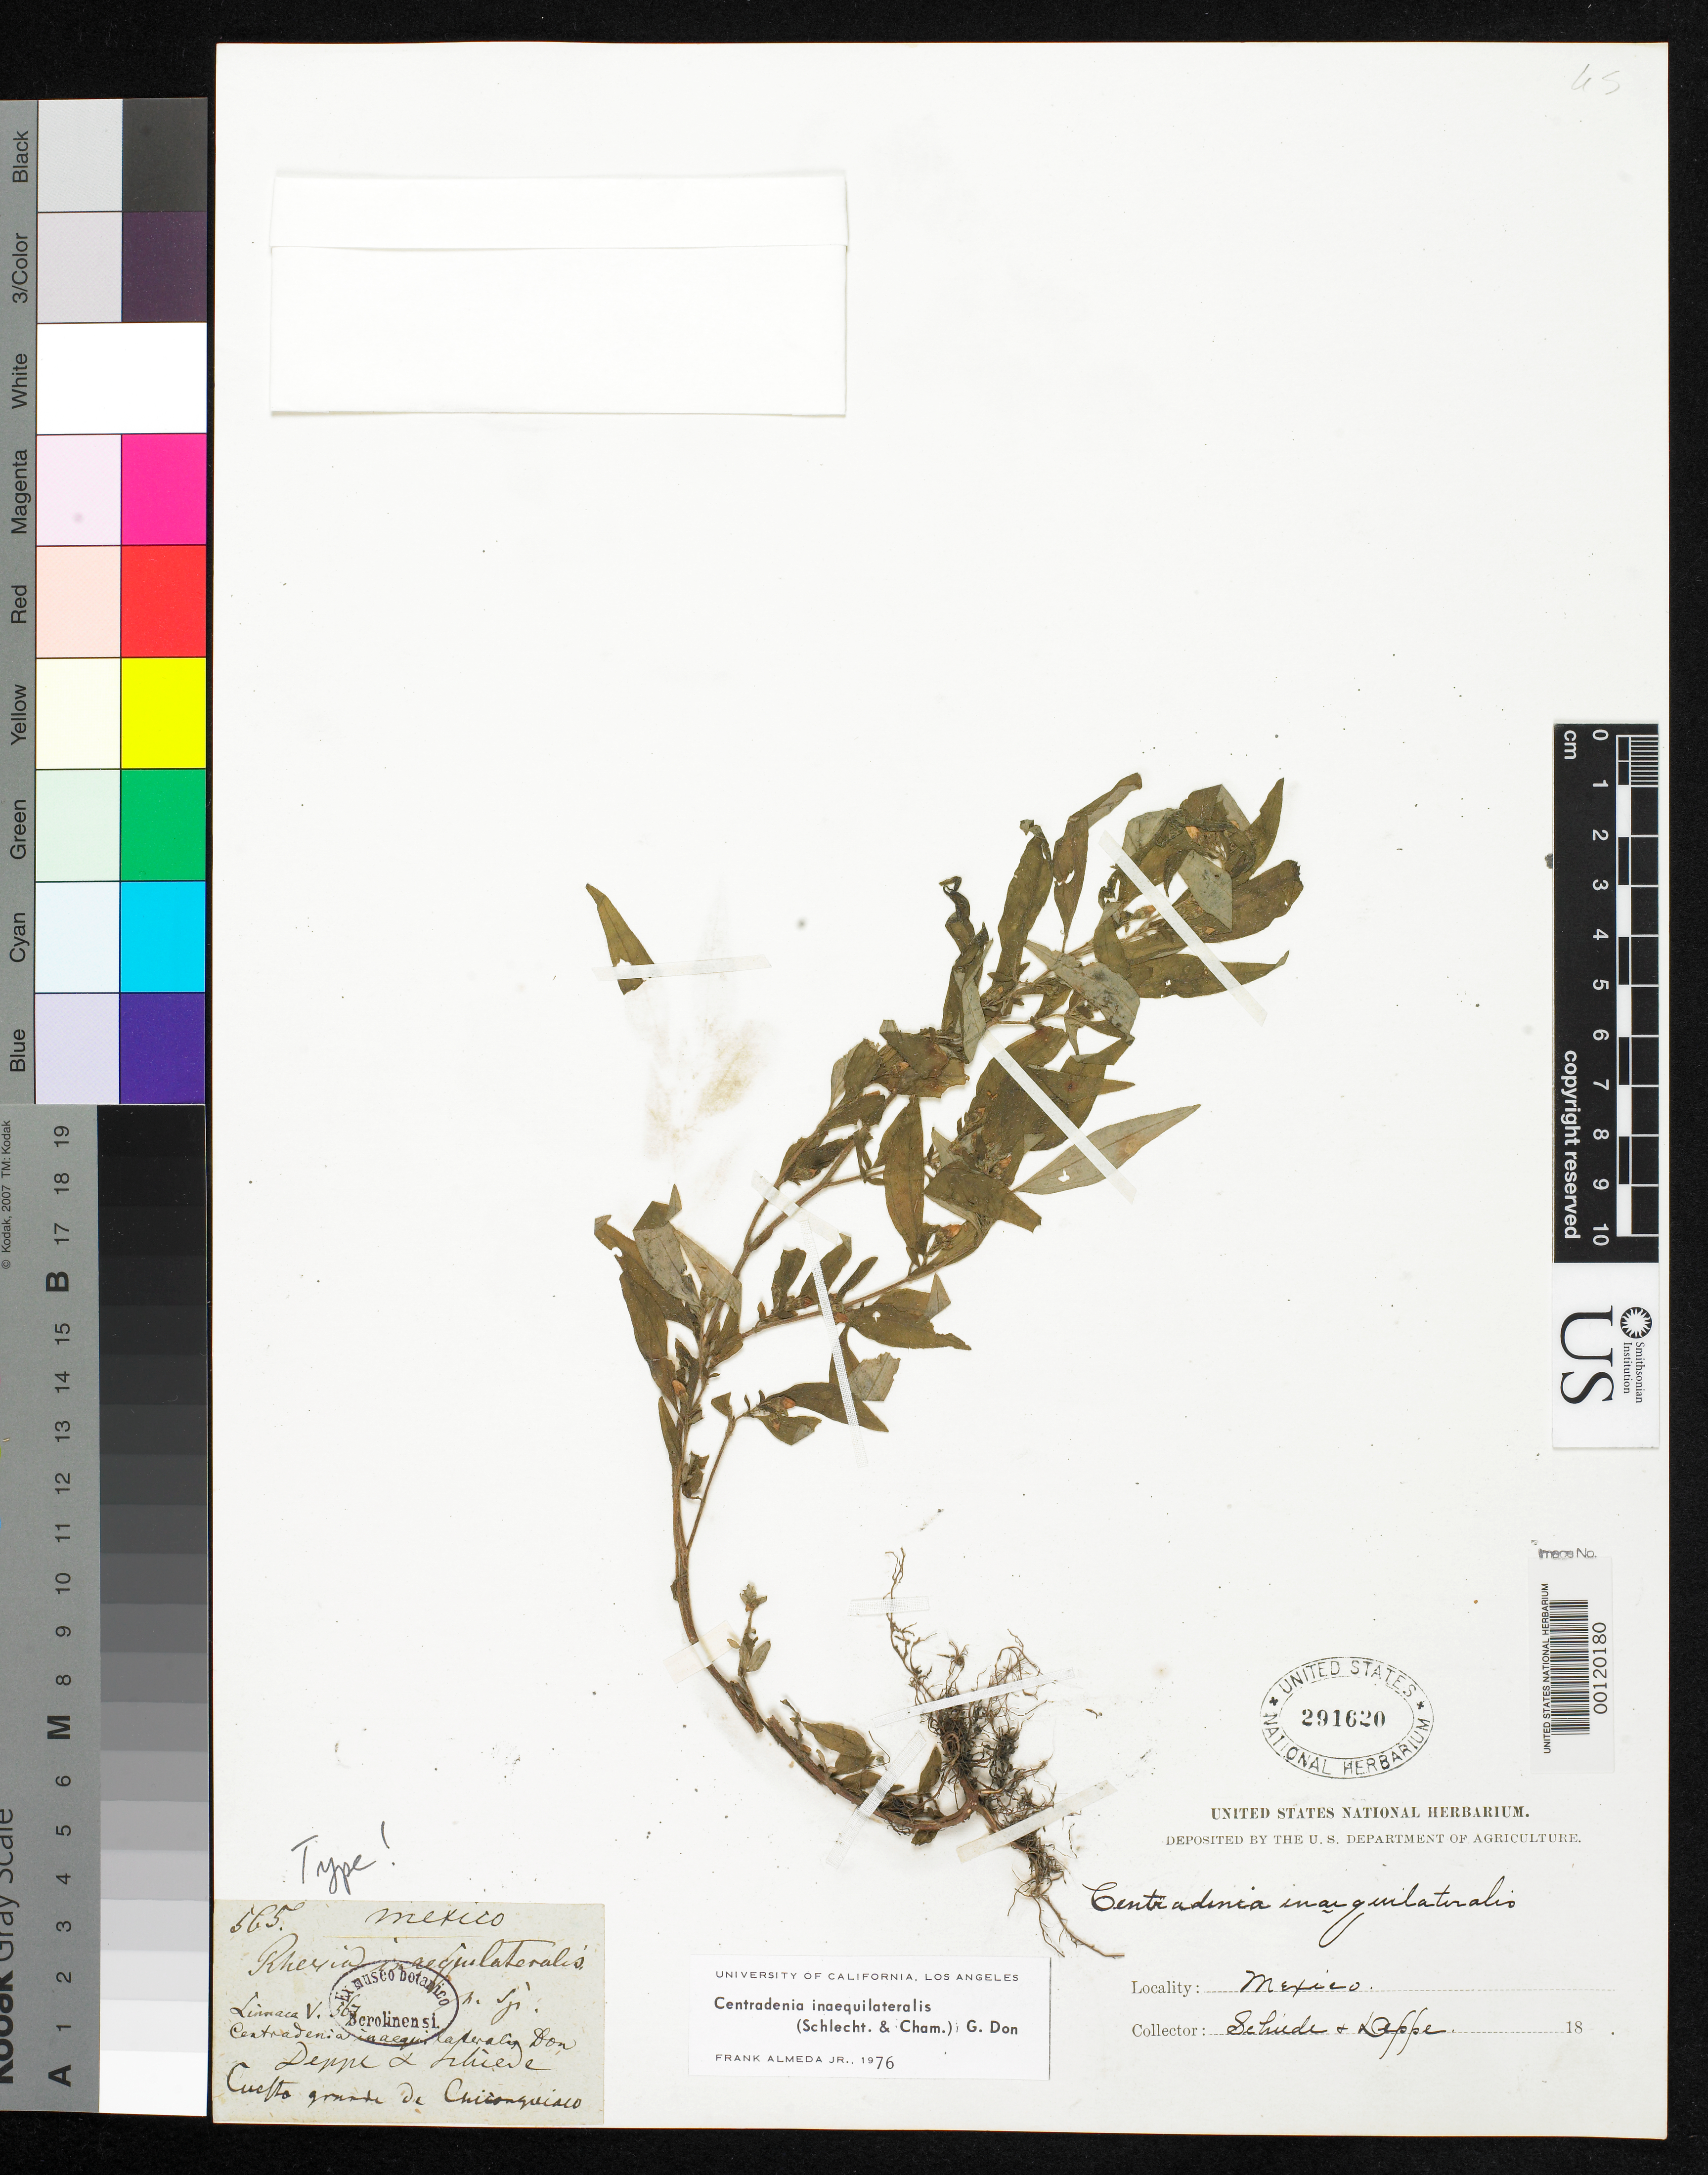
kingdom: Plantae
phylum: Tracheophyta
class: Magnoliopsida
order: Myrtales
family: Melastomataceae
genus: Rhexia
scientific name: Rhexia inaequilateralis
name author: Cham. & Schltdl.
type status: Isotype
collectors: C. J. W. Schiede & F. Deppe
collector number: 565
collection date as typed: Mar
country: Mexico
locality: Cuesta Grande de Chiconquiaco regionis temperatae.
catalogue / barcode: US 291620